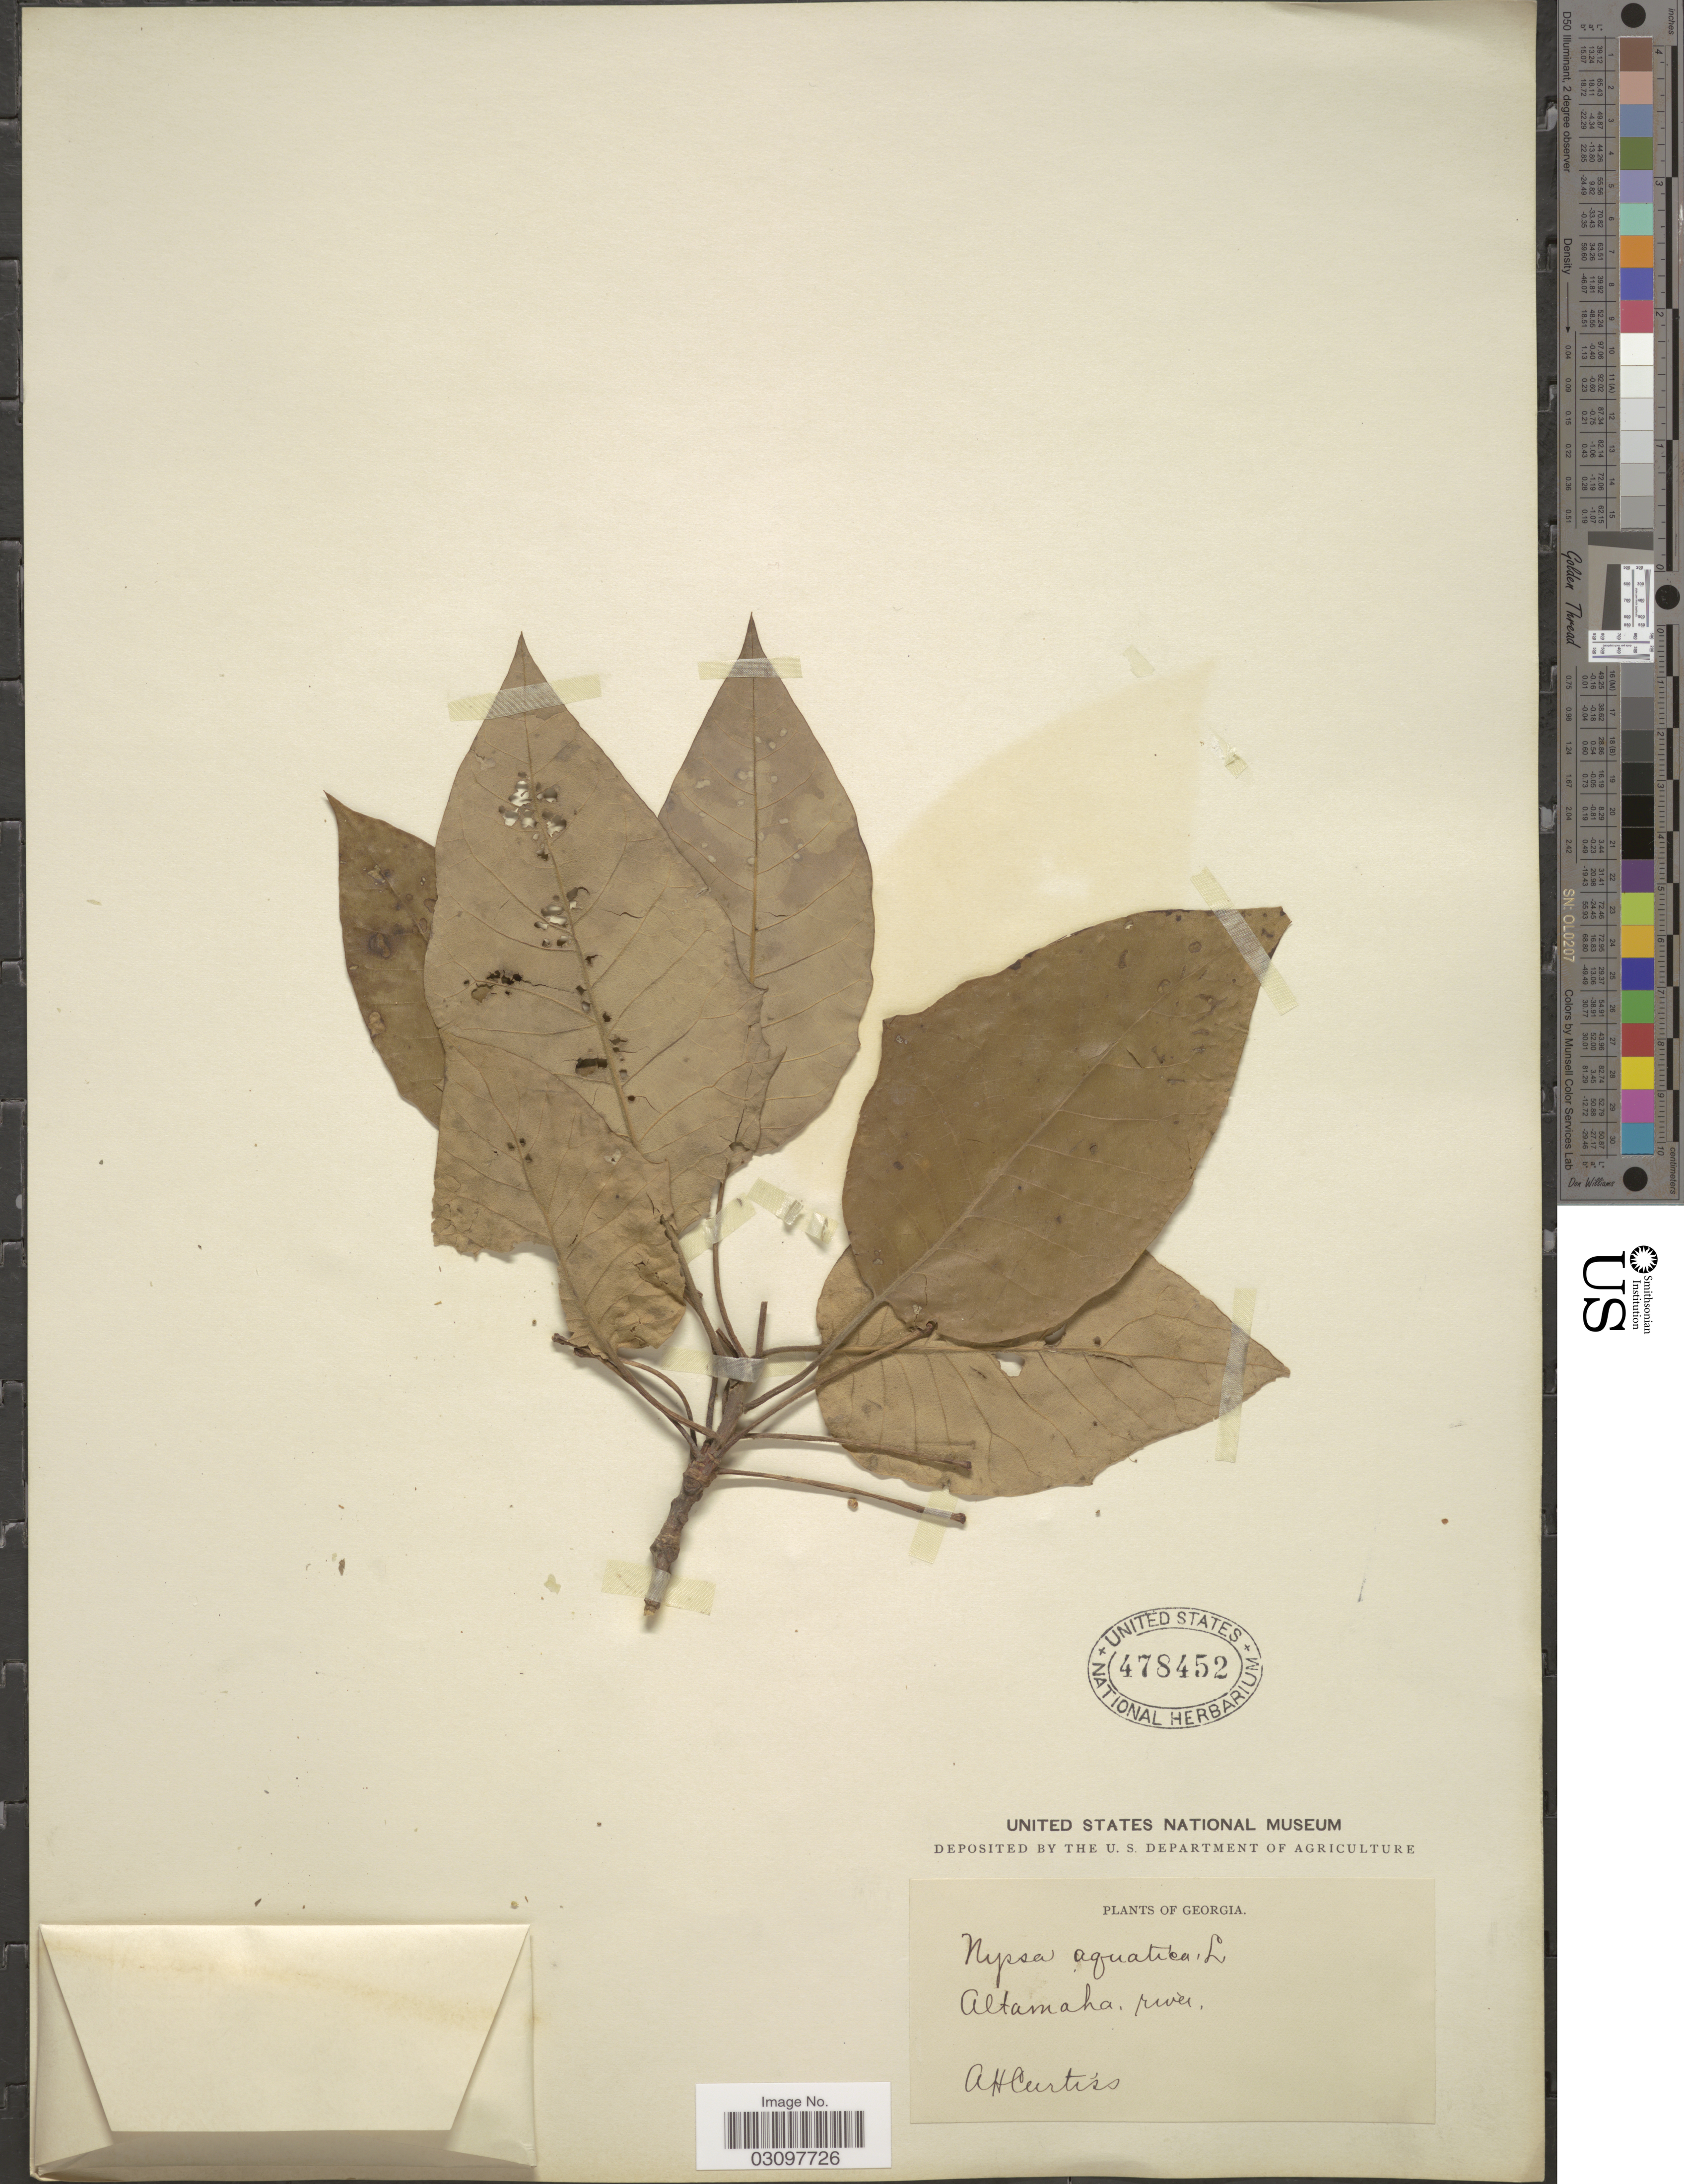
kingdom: Plantae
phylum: Tracheophyta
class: Magnoliopsida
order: Cornales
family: Nyssaceae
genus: Nyssa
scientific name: Nyssa aquatica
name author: L.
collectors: A. H. Curtiss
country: United States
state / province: Georgia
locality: Altamaha. river.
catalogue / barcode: US 478452